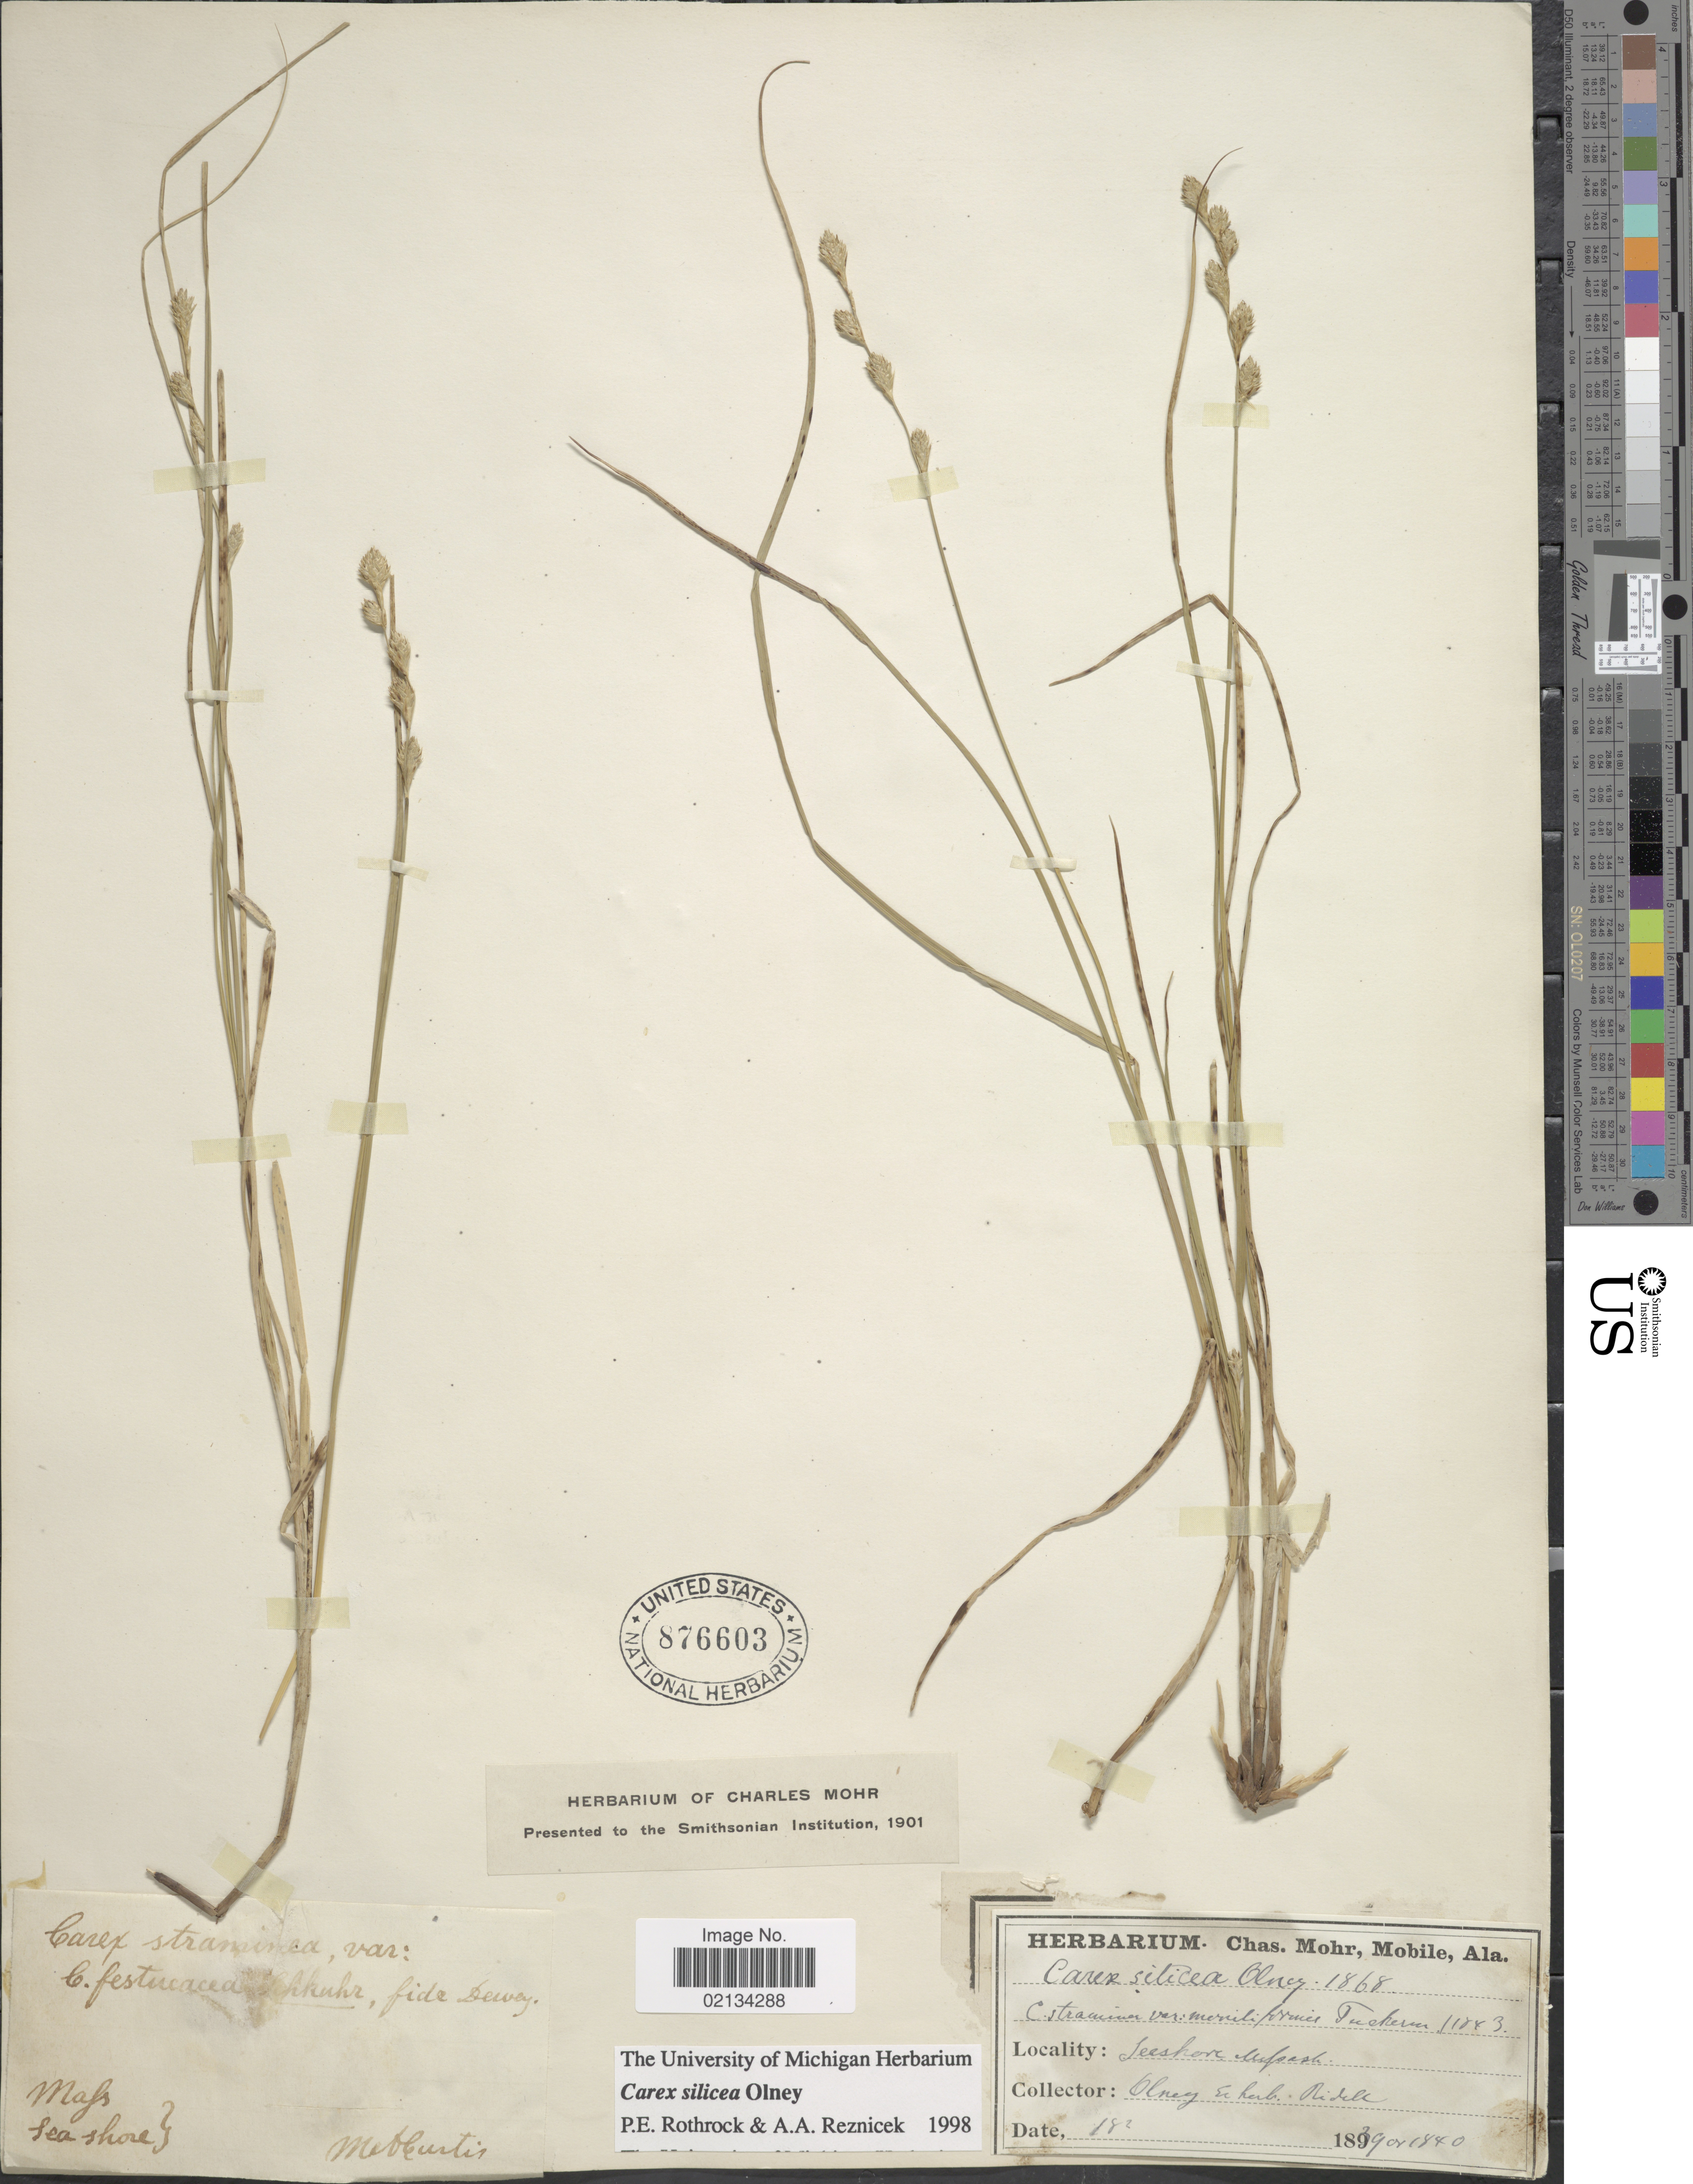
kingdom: Plantae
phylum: Tracheophyta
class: Liliopsida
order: Poales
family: Cyperaceae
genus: Carex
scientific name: Carex silicea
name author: Olney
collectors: Olney & M. A. Curtiss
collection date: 1839/1840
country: United States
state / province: Massachusetts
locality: Seashore.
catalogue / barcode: US 876603